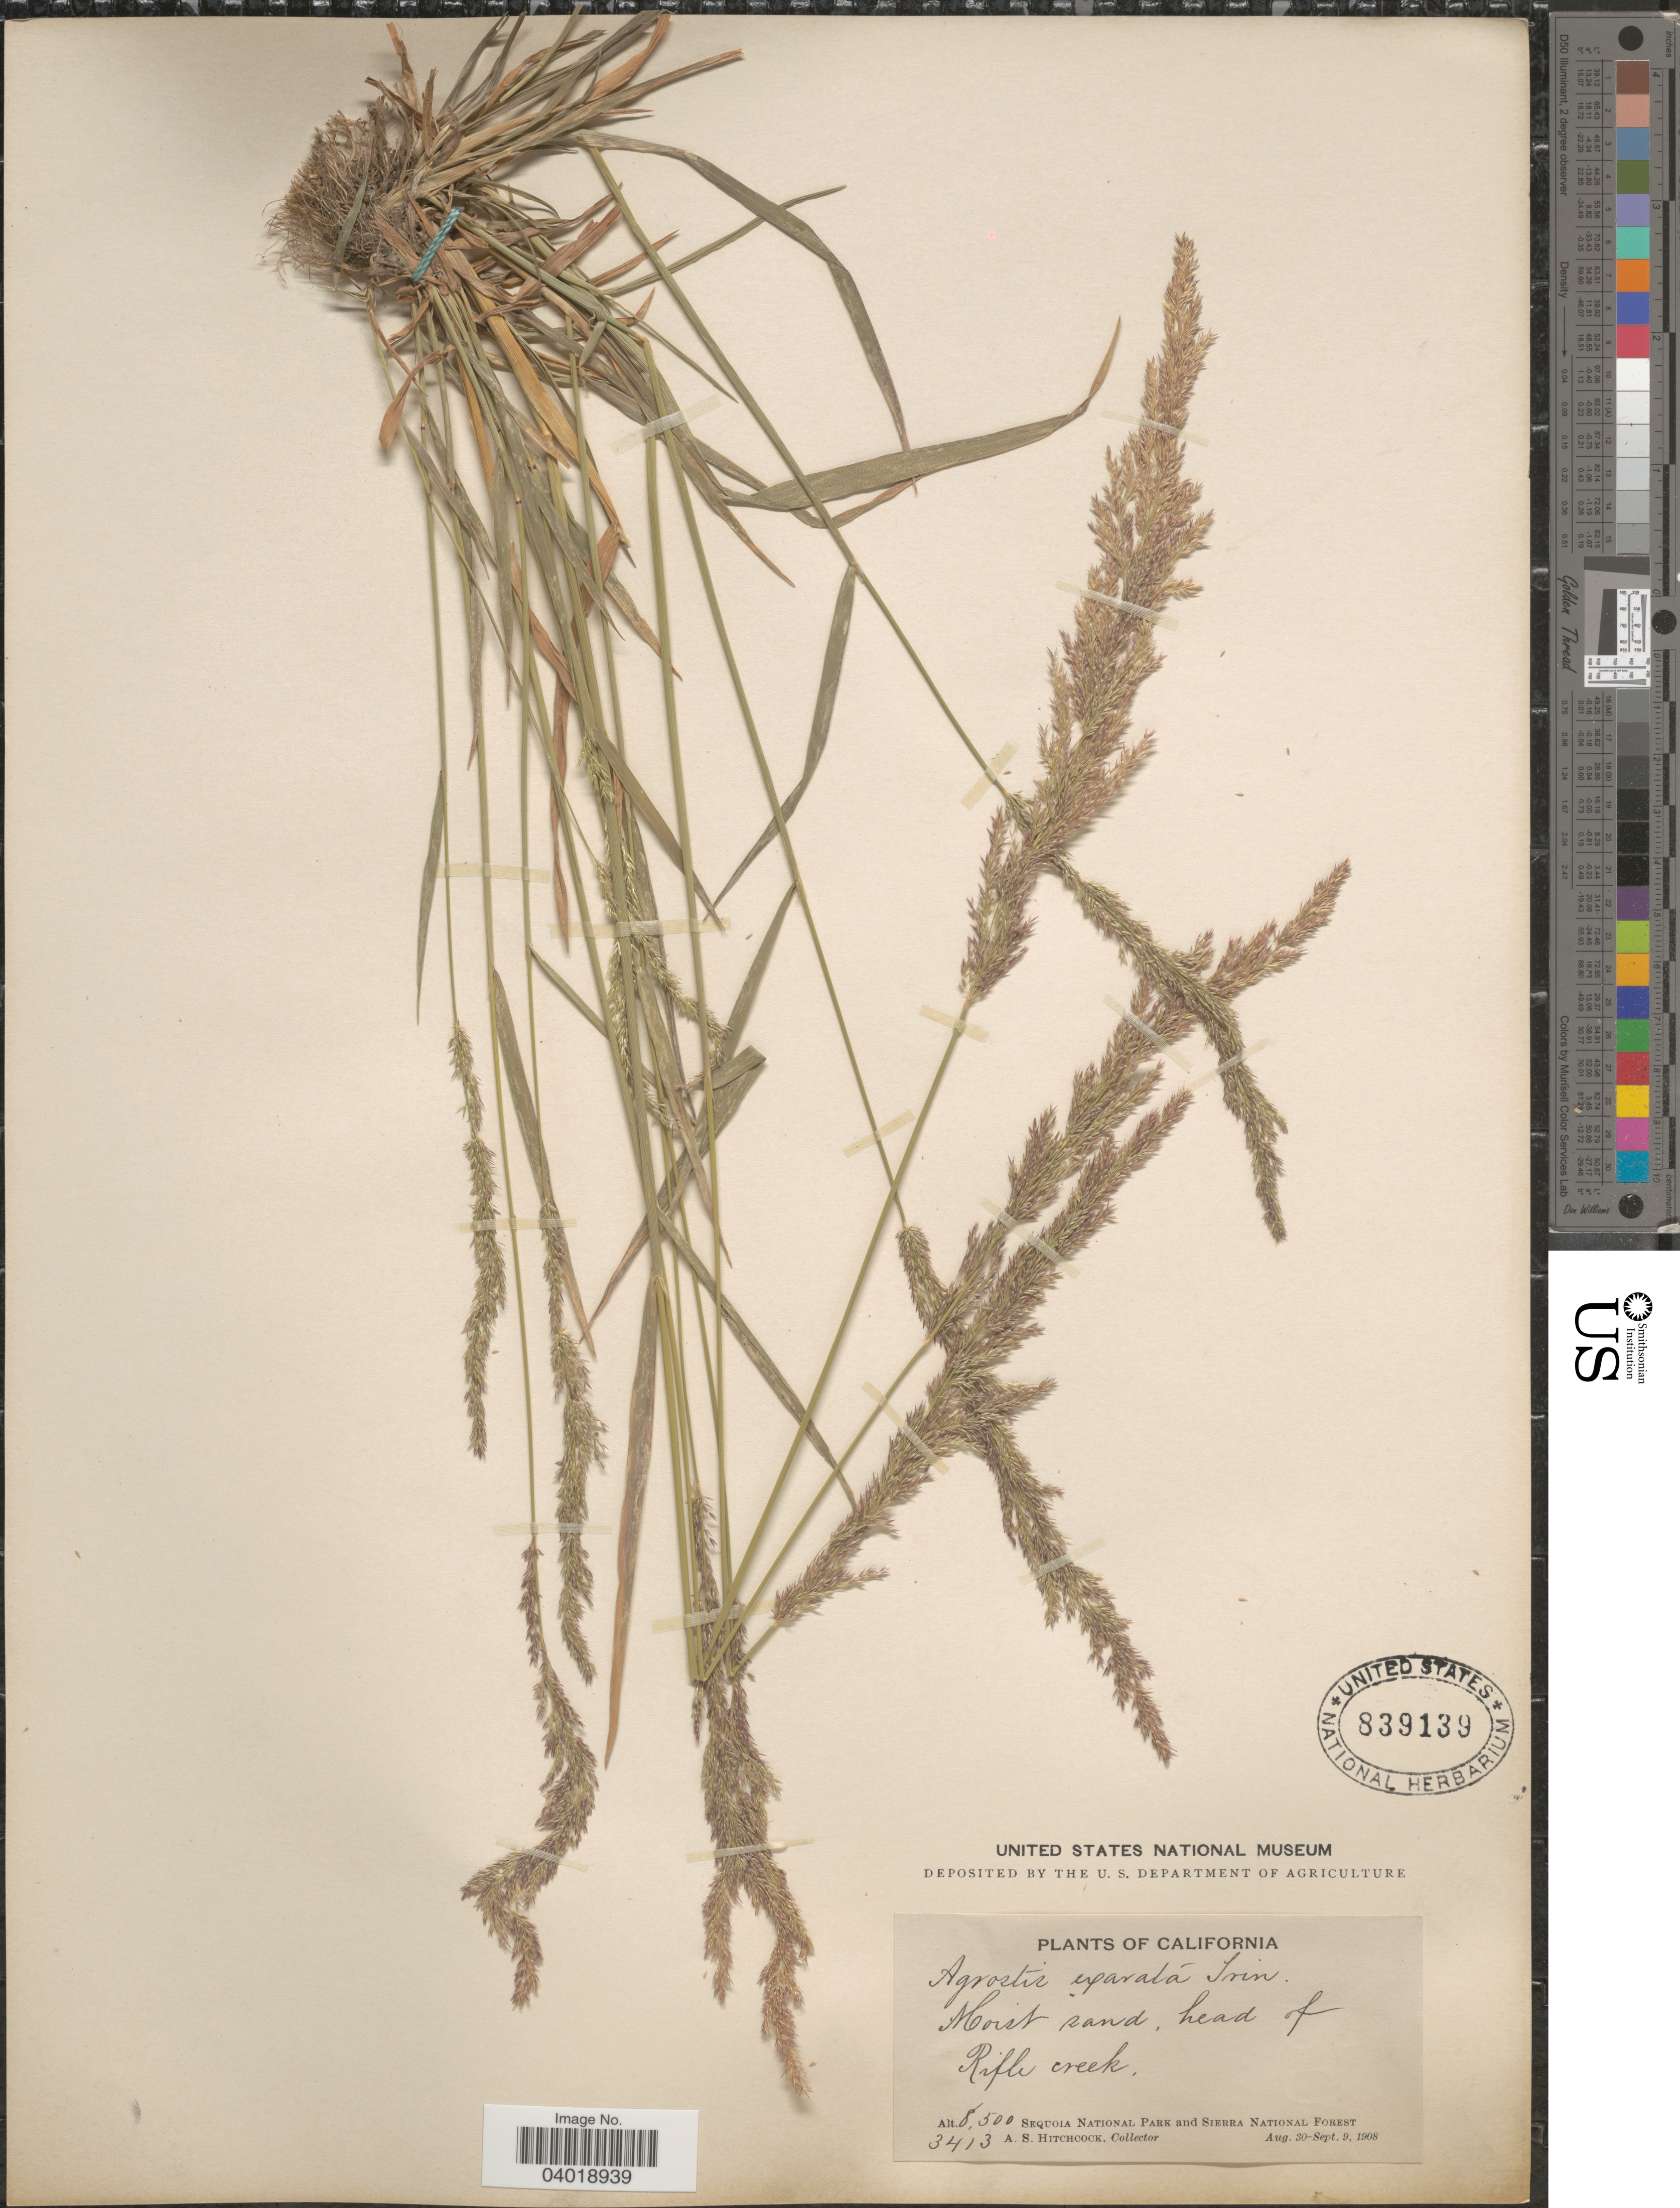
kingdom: Plantae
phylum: Tracheophyta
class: Liliopsida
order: Poales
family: Poaceae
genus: Agrostis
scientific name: Agrostis exarata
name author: Trin.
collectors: A. S. Hitchcock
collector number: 3413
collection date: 1908-08-30/1908-09-09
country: United States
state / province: California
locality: Head of Rifle creek. Sequoia National Park and Sierra National Forest.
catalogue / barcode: US 839139